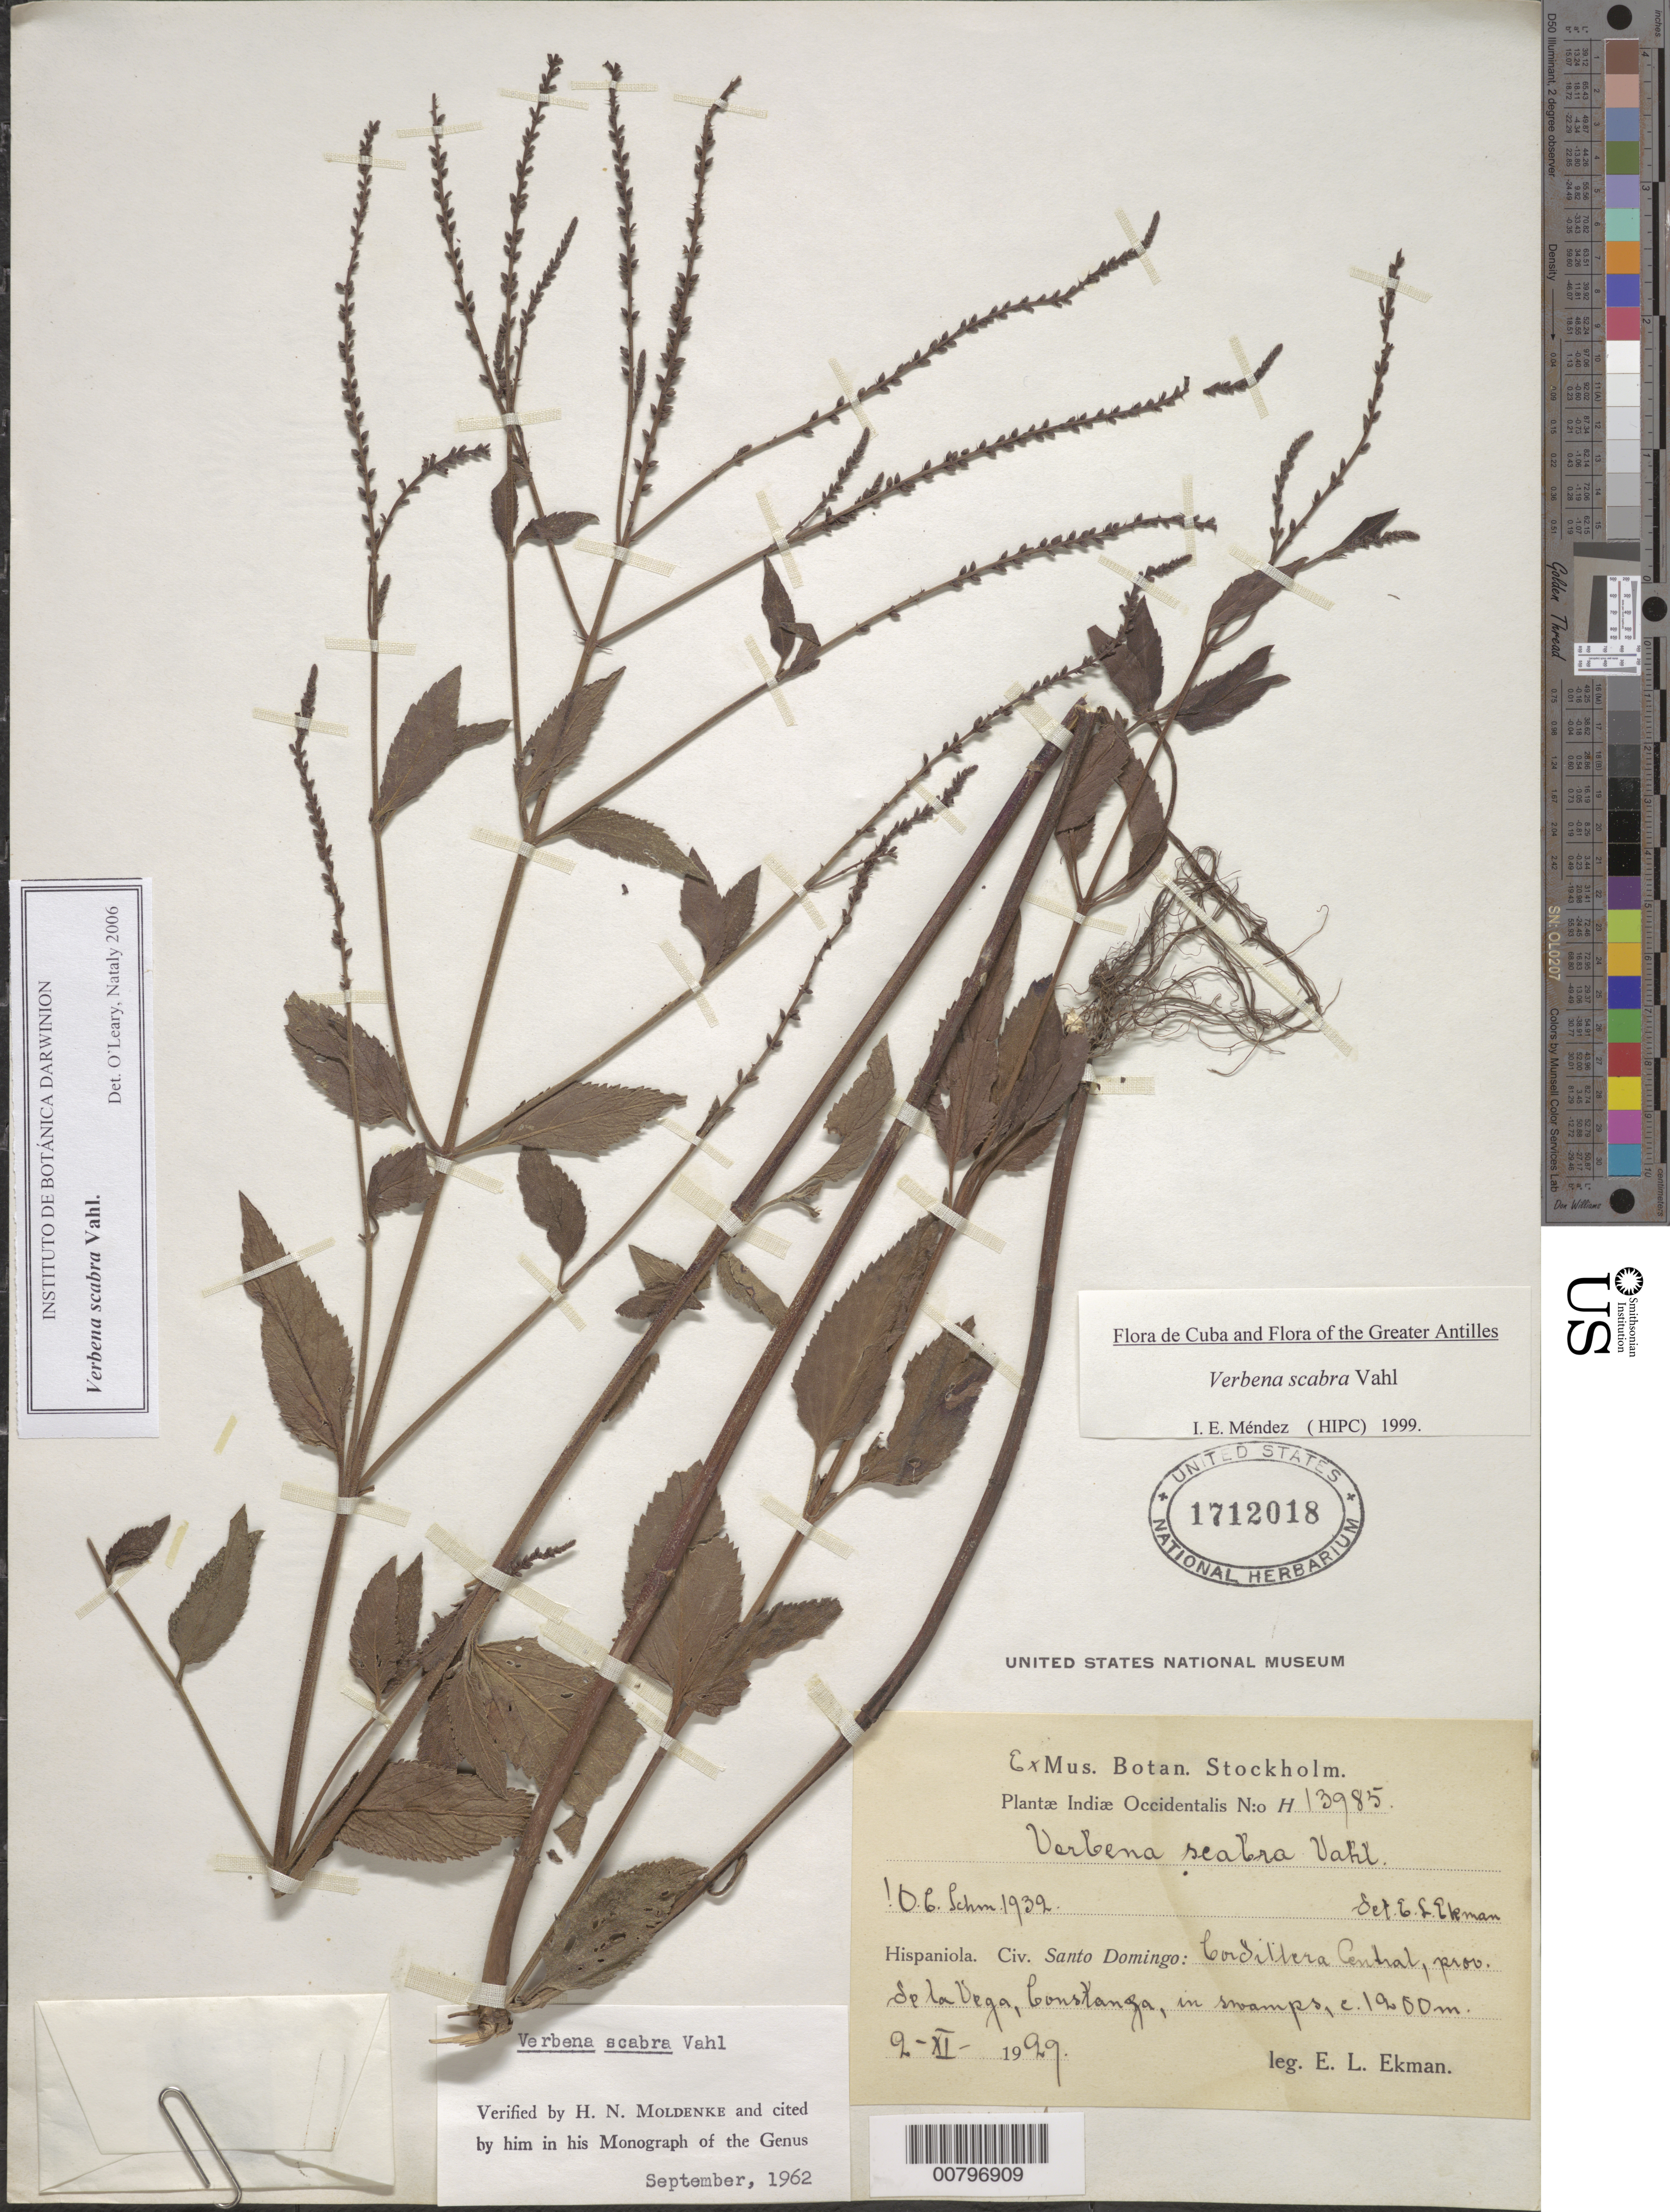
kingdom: Plantae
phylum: Tracheophyta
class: Magnoliopsida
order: Lamiales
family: Verbenaceae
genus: Verbena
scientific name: Verbena scabra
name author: Vahl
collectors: E. L. Ekman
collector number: H 13985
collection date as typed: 02 Nov 1929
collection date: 1929-11-02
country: Dominican Republic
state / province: La Vega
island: Hispaniola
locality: Cordillera Central, Constanza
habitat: Swamps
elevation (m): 1200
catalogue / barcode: US 1712018